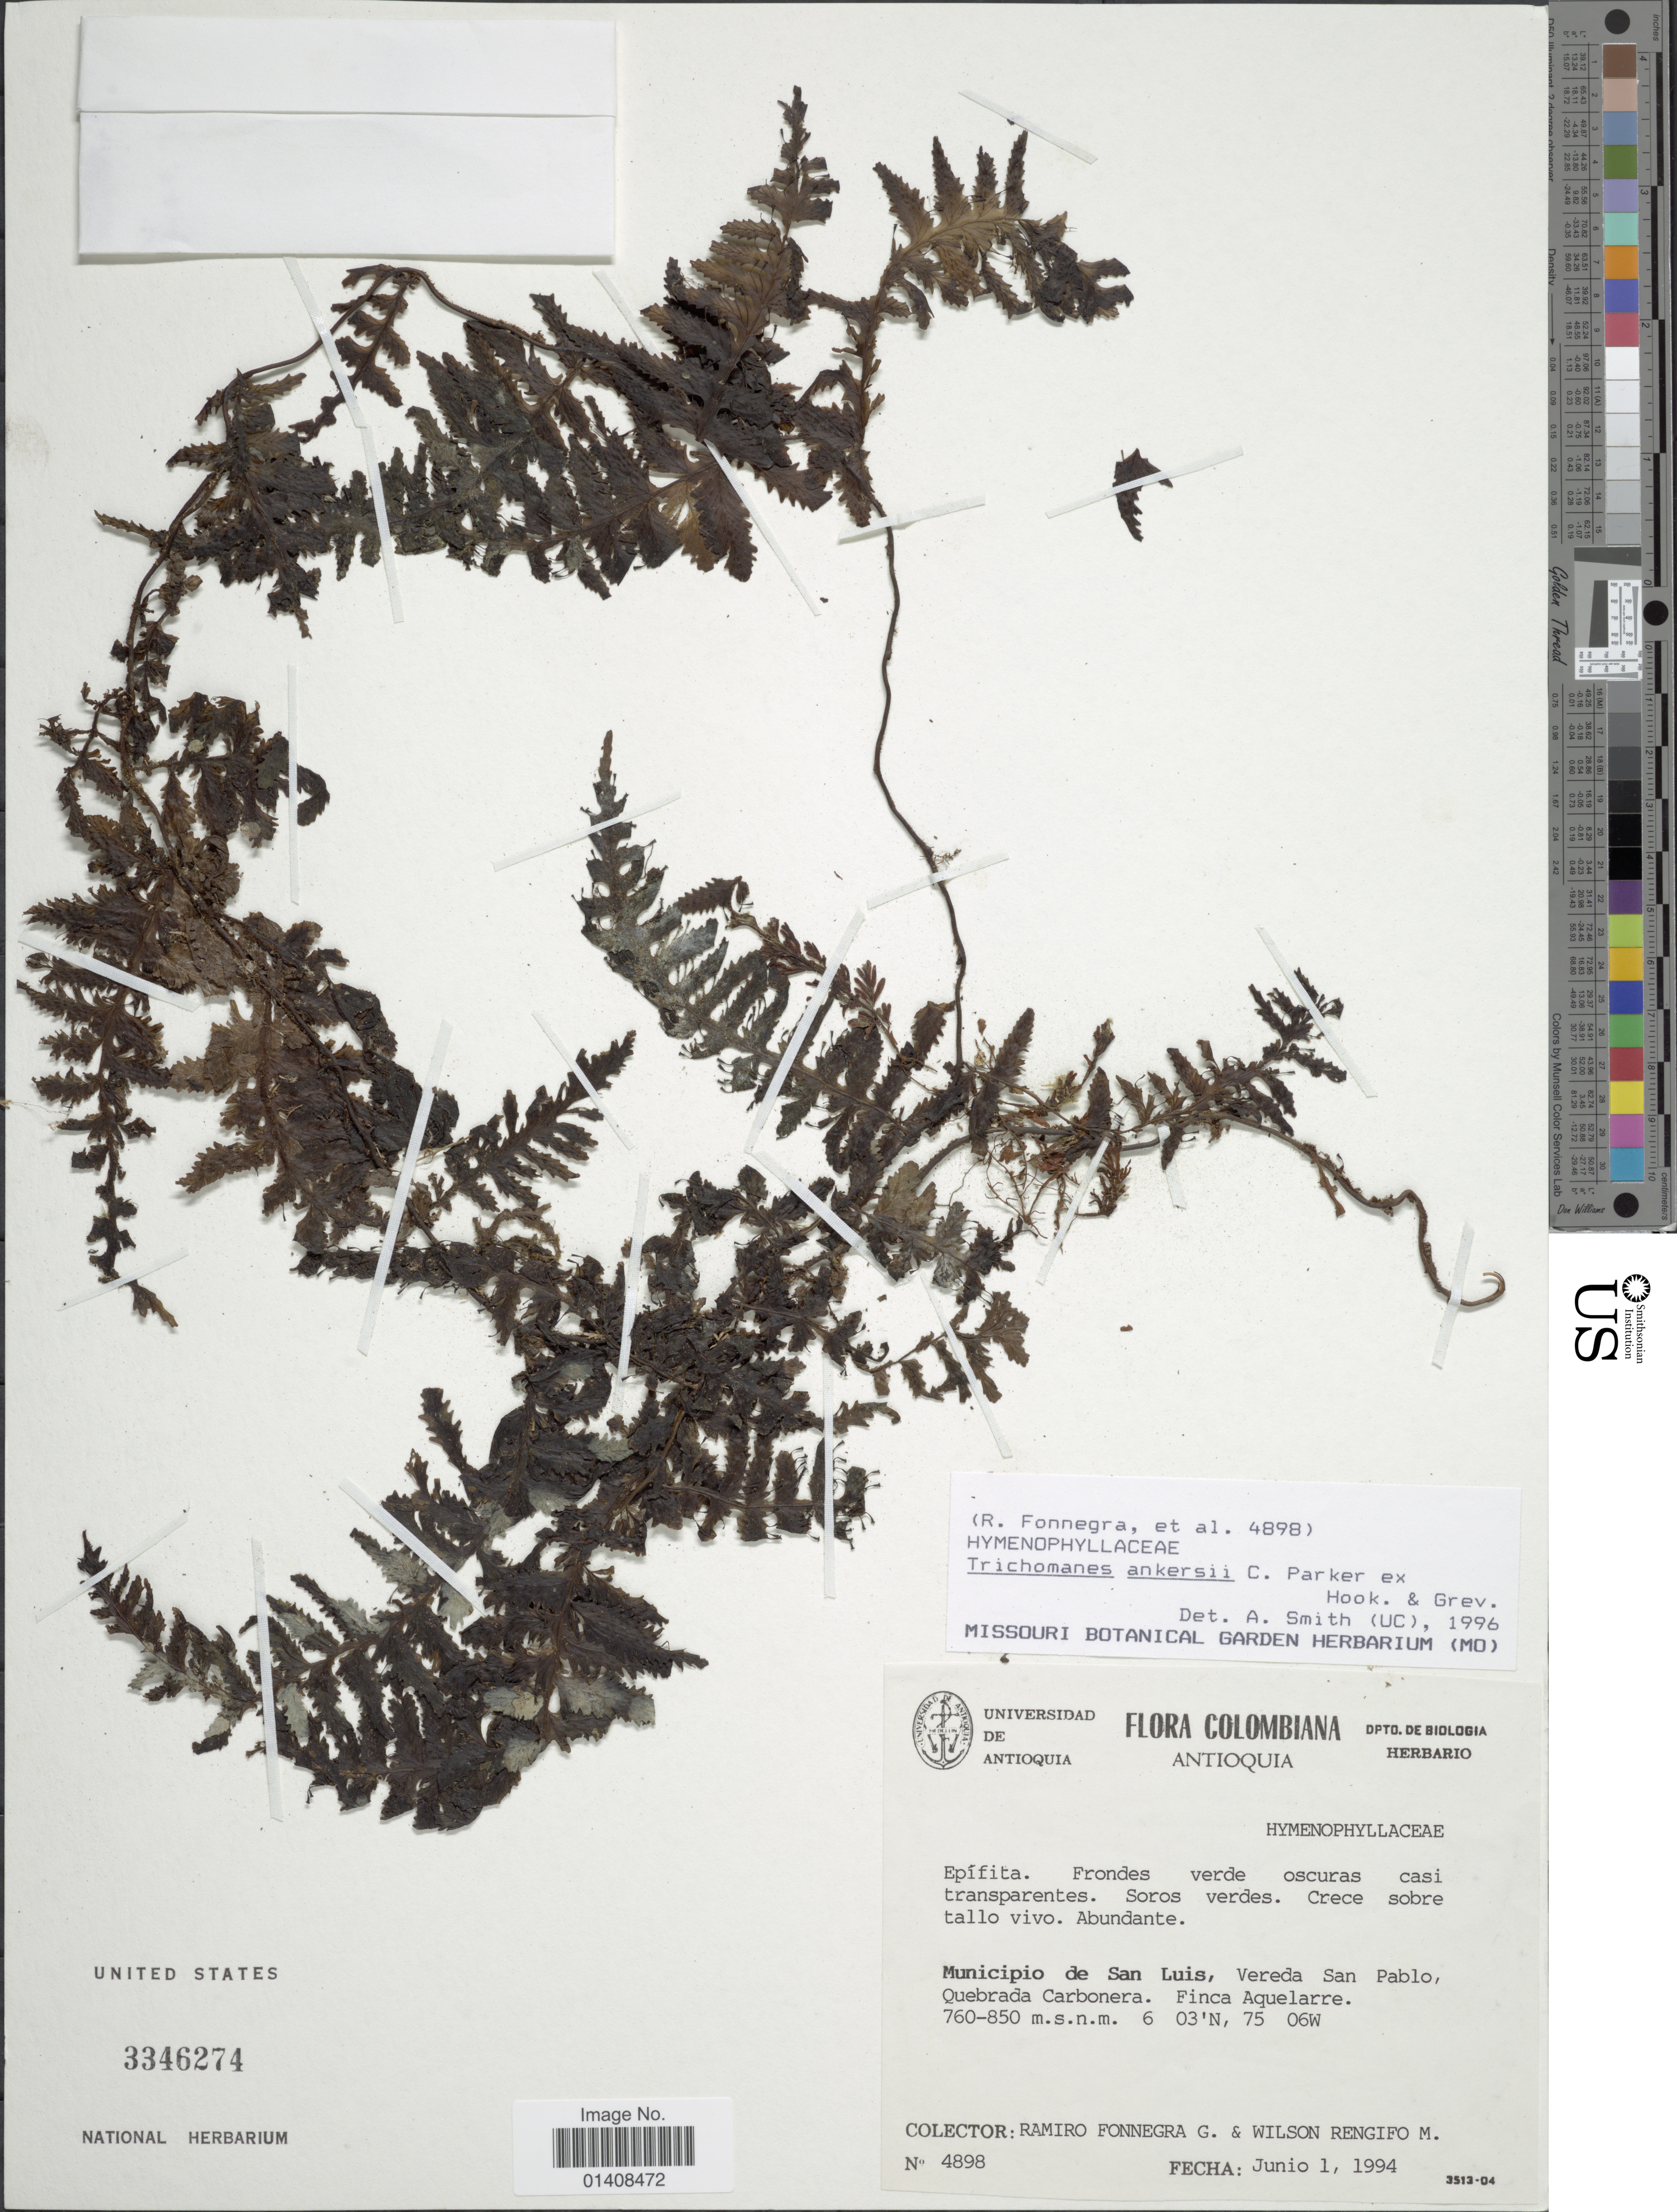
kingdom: Plantae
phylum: Tracheophyta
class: Polypodiopsida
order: Hymenophyllales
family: Hymenophyllaceae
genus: Trichomanes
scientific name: Trichomanes ankersii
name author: C. Parker ex Hook. & Grev.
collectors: R. Fonnegra G. & W. Rengifo M.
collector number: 4898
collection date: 1994-06-01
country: Colombia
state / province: Antioquia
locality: Municipio de San Luis, Vereda San Pablo Quebrada Carbonera. Finca Aquelarre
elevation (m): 760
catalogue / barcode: US 3346274